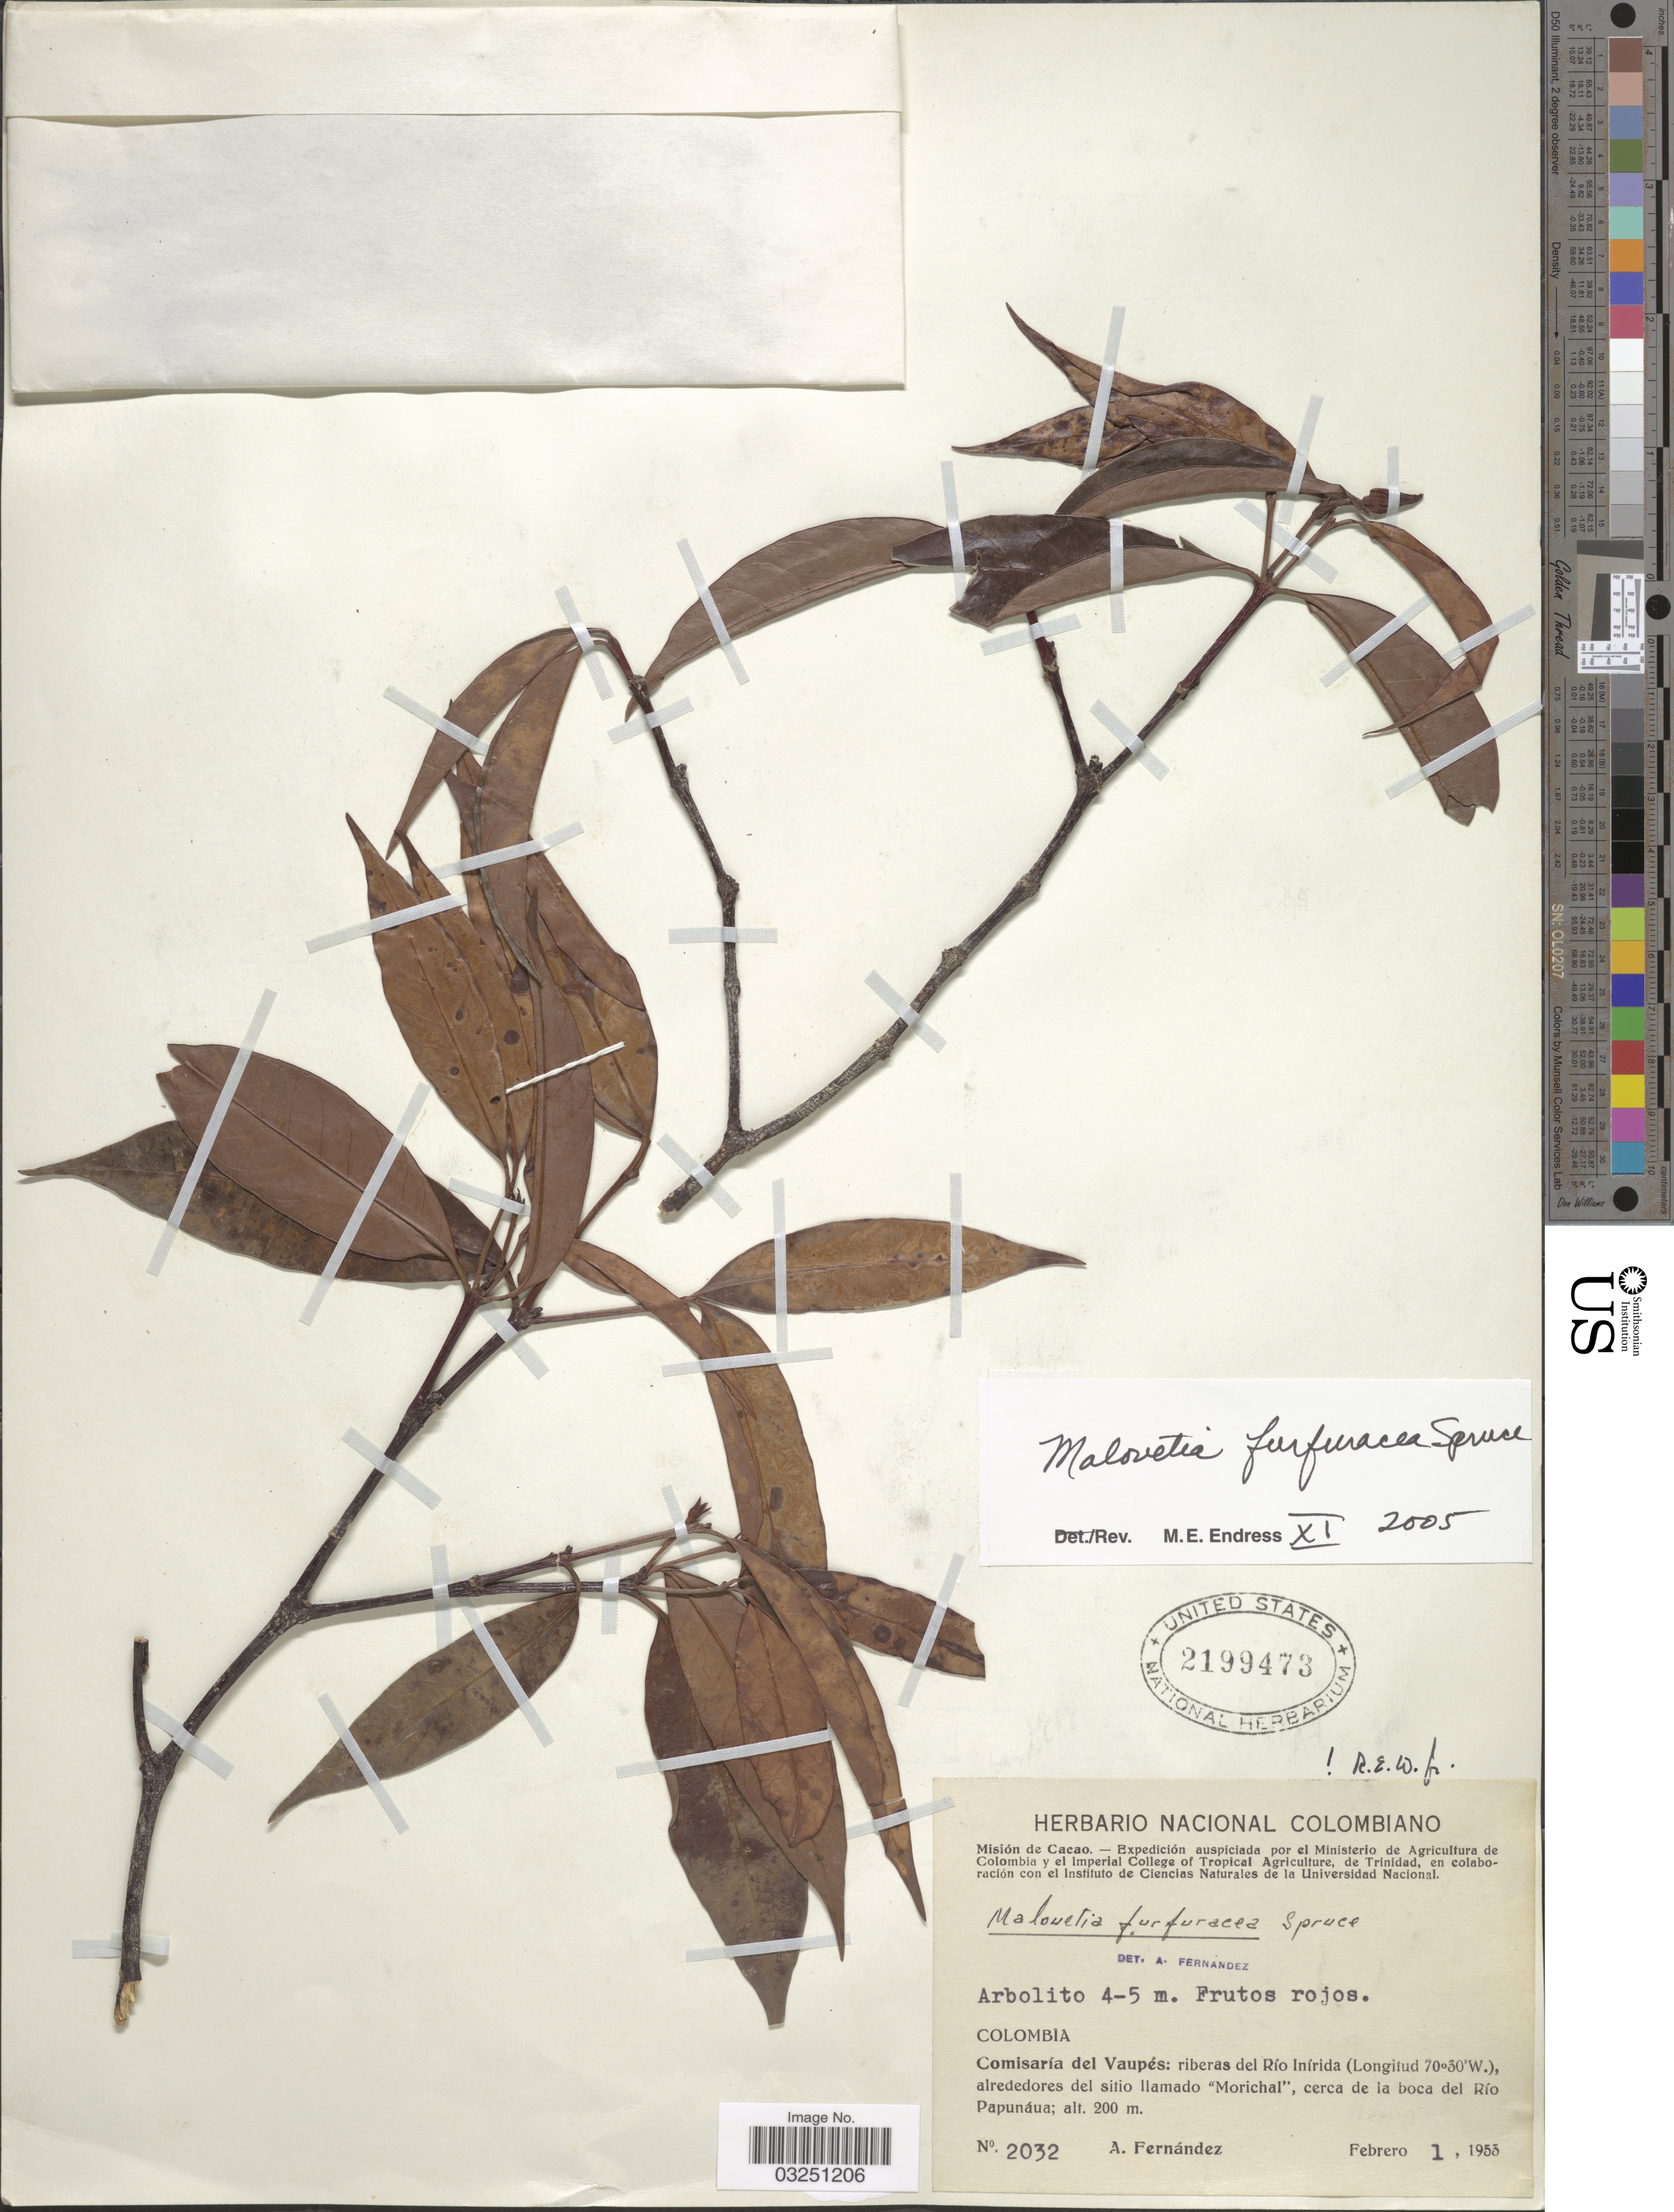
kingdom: Plantae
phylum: Tracheophyta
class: Magnoliopsida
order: Gentianales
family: Apocynaceae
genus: Malouetia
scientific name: Malouetia furfuracea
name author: Benth. ex Müll. Arg.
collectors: A. Fernández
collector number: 2032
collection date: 1953-02-01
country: Colombia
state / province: Vaupés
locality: Comisaría del Vaupés: riberas del Río Inírida alrededores del sitio llamado "Morichal", cerca de la boca del Río Papunáua.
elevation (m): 200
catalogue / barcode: US 2199473